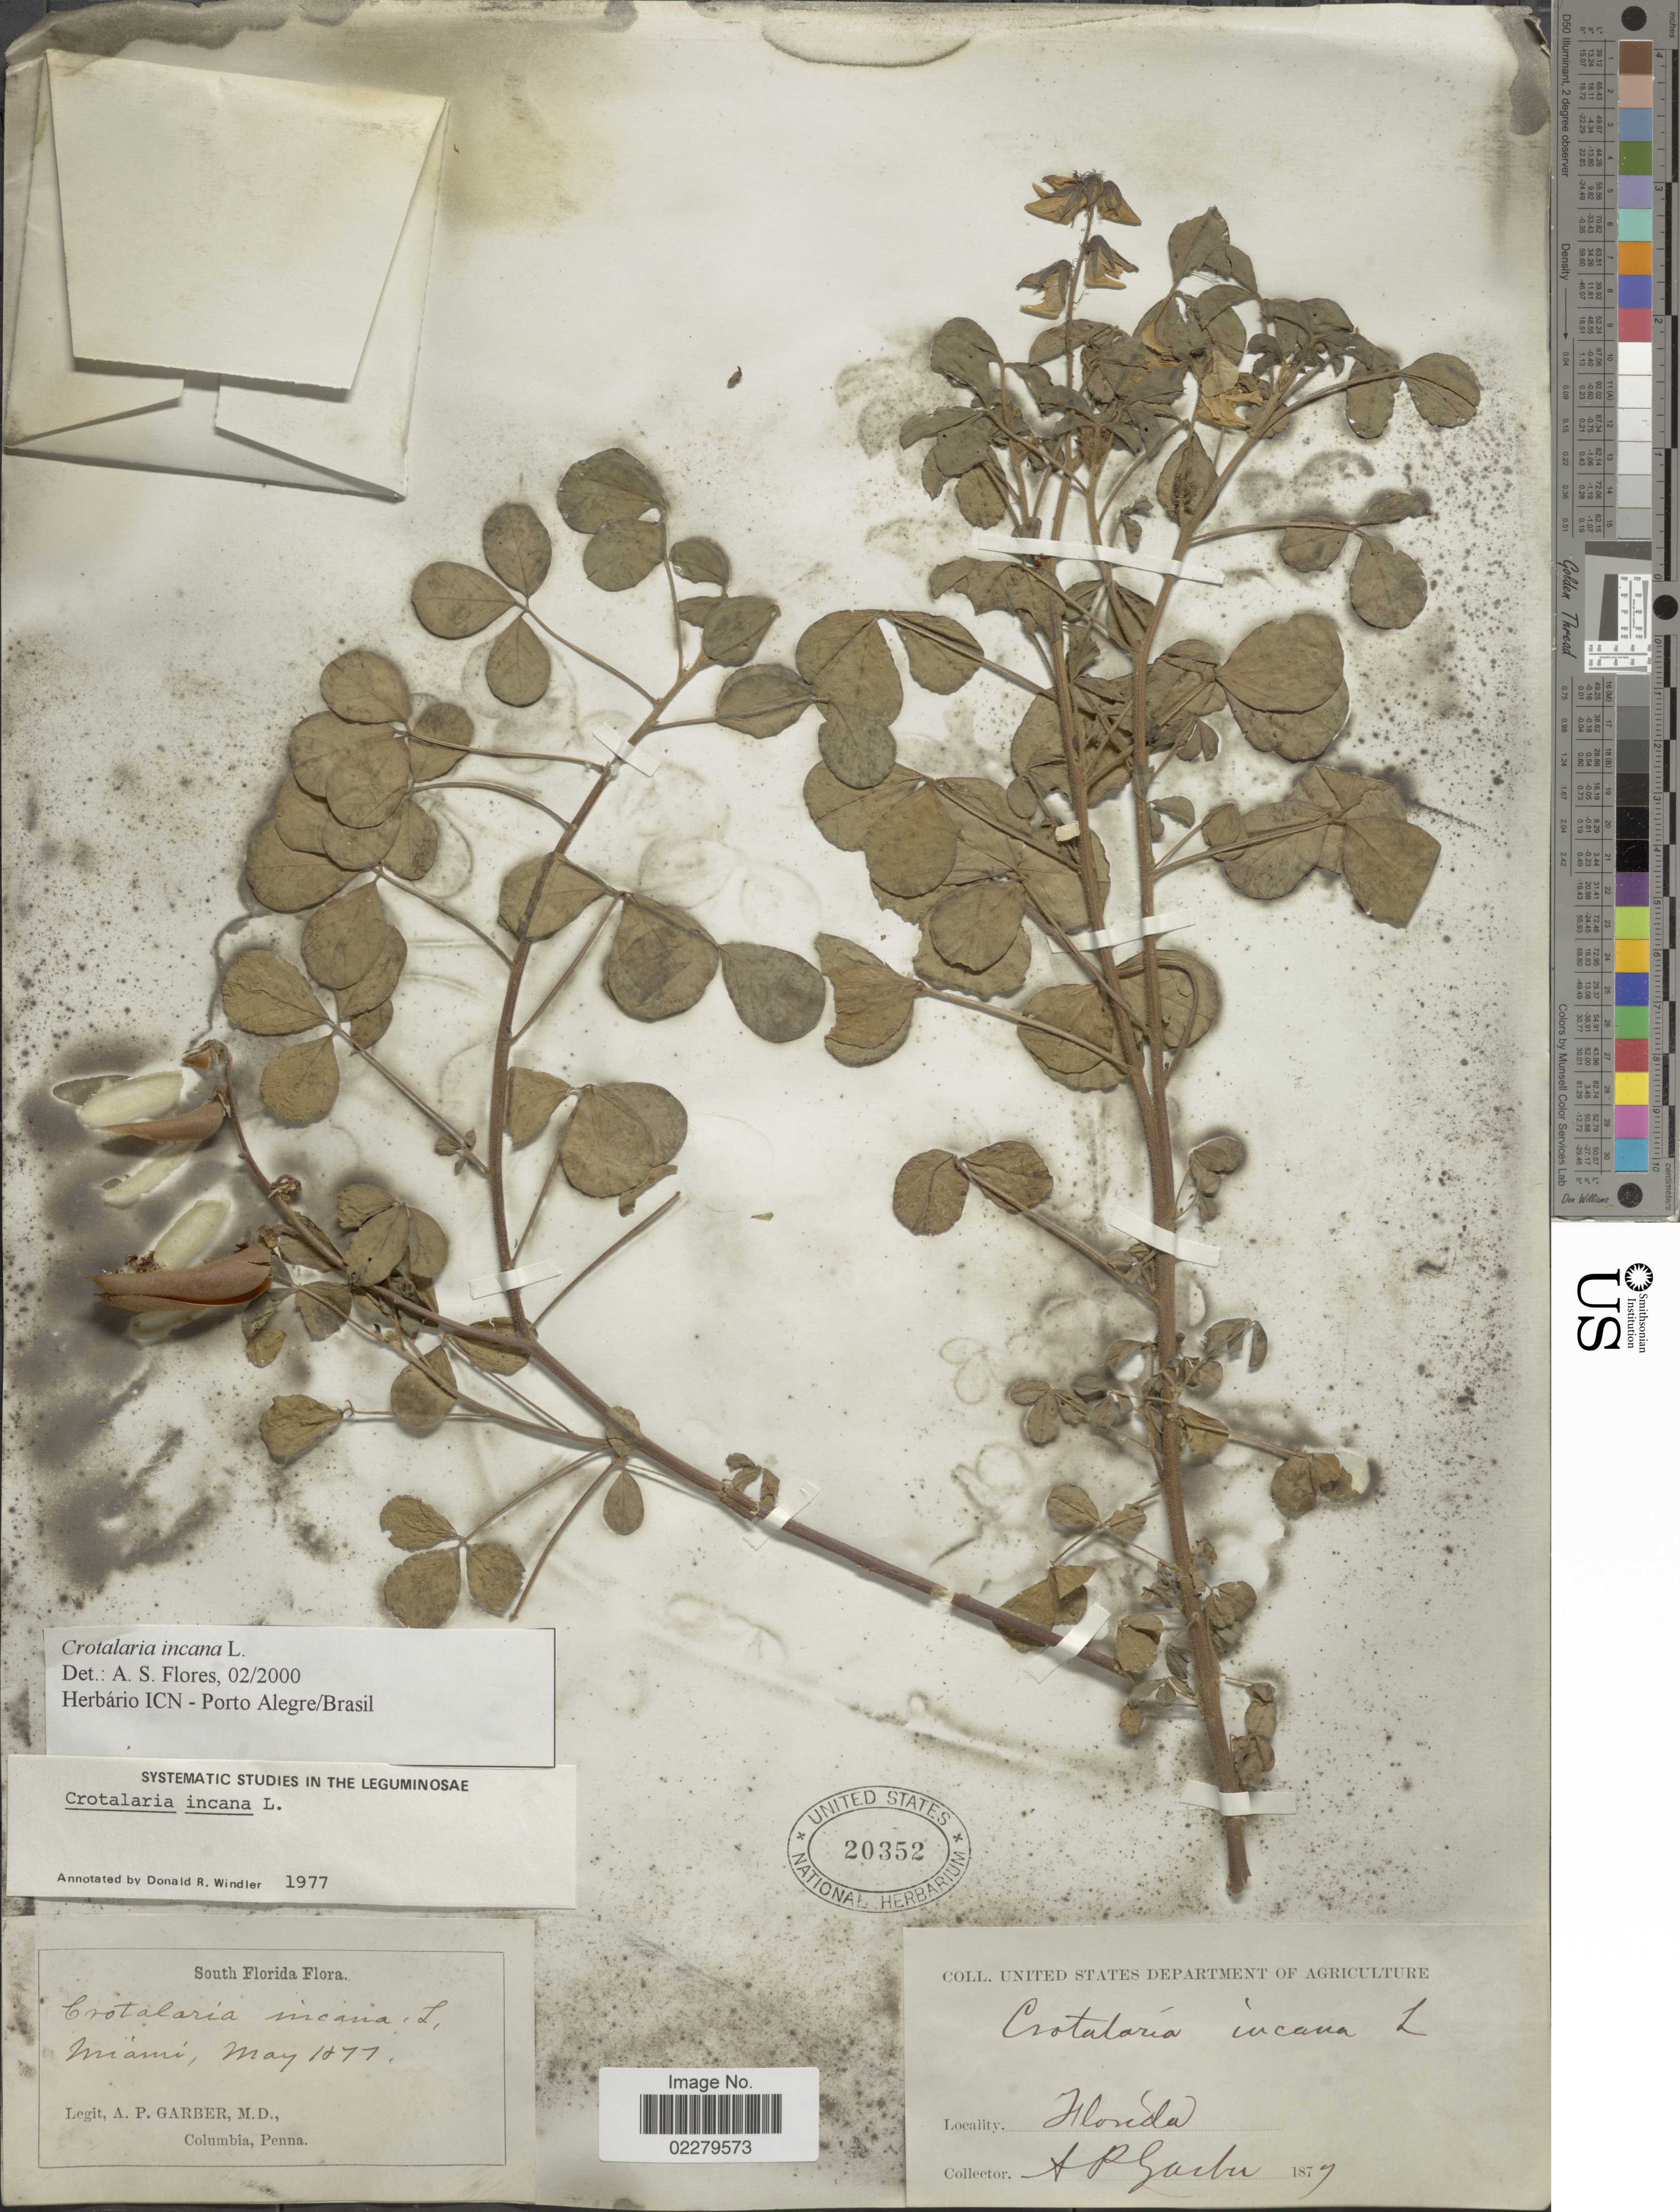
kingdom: Plantae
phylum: Tracheophyta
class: Magnoliopsida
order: Fabales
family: Fabaceae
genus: Crotalaria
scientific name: Crotalaria incana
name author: L.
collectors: A. P. Garber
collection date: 1879-05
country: United States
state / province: Florida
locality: Miami, South Florida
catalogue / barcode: US 20352